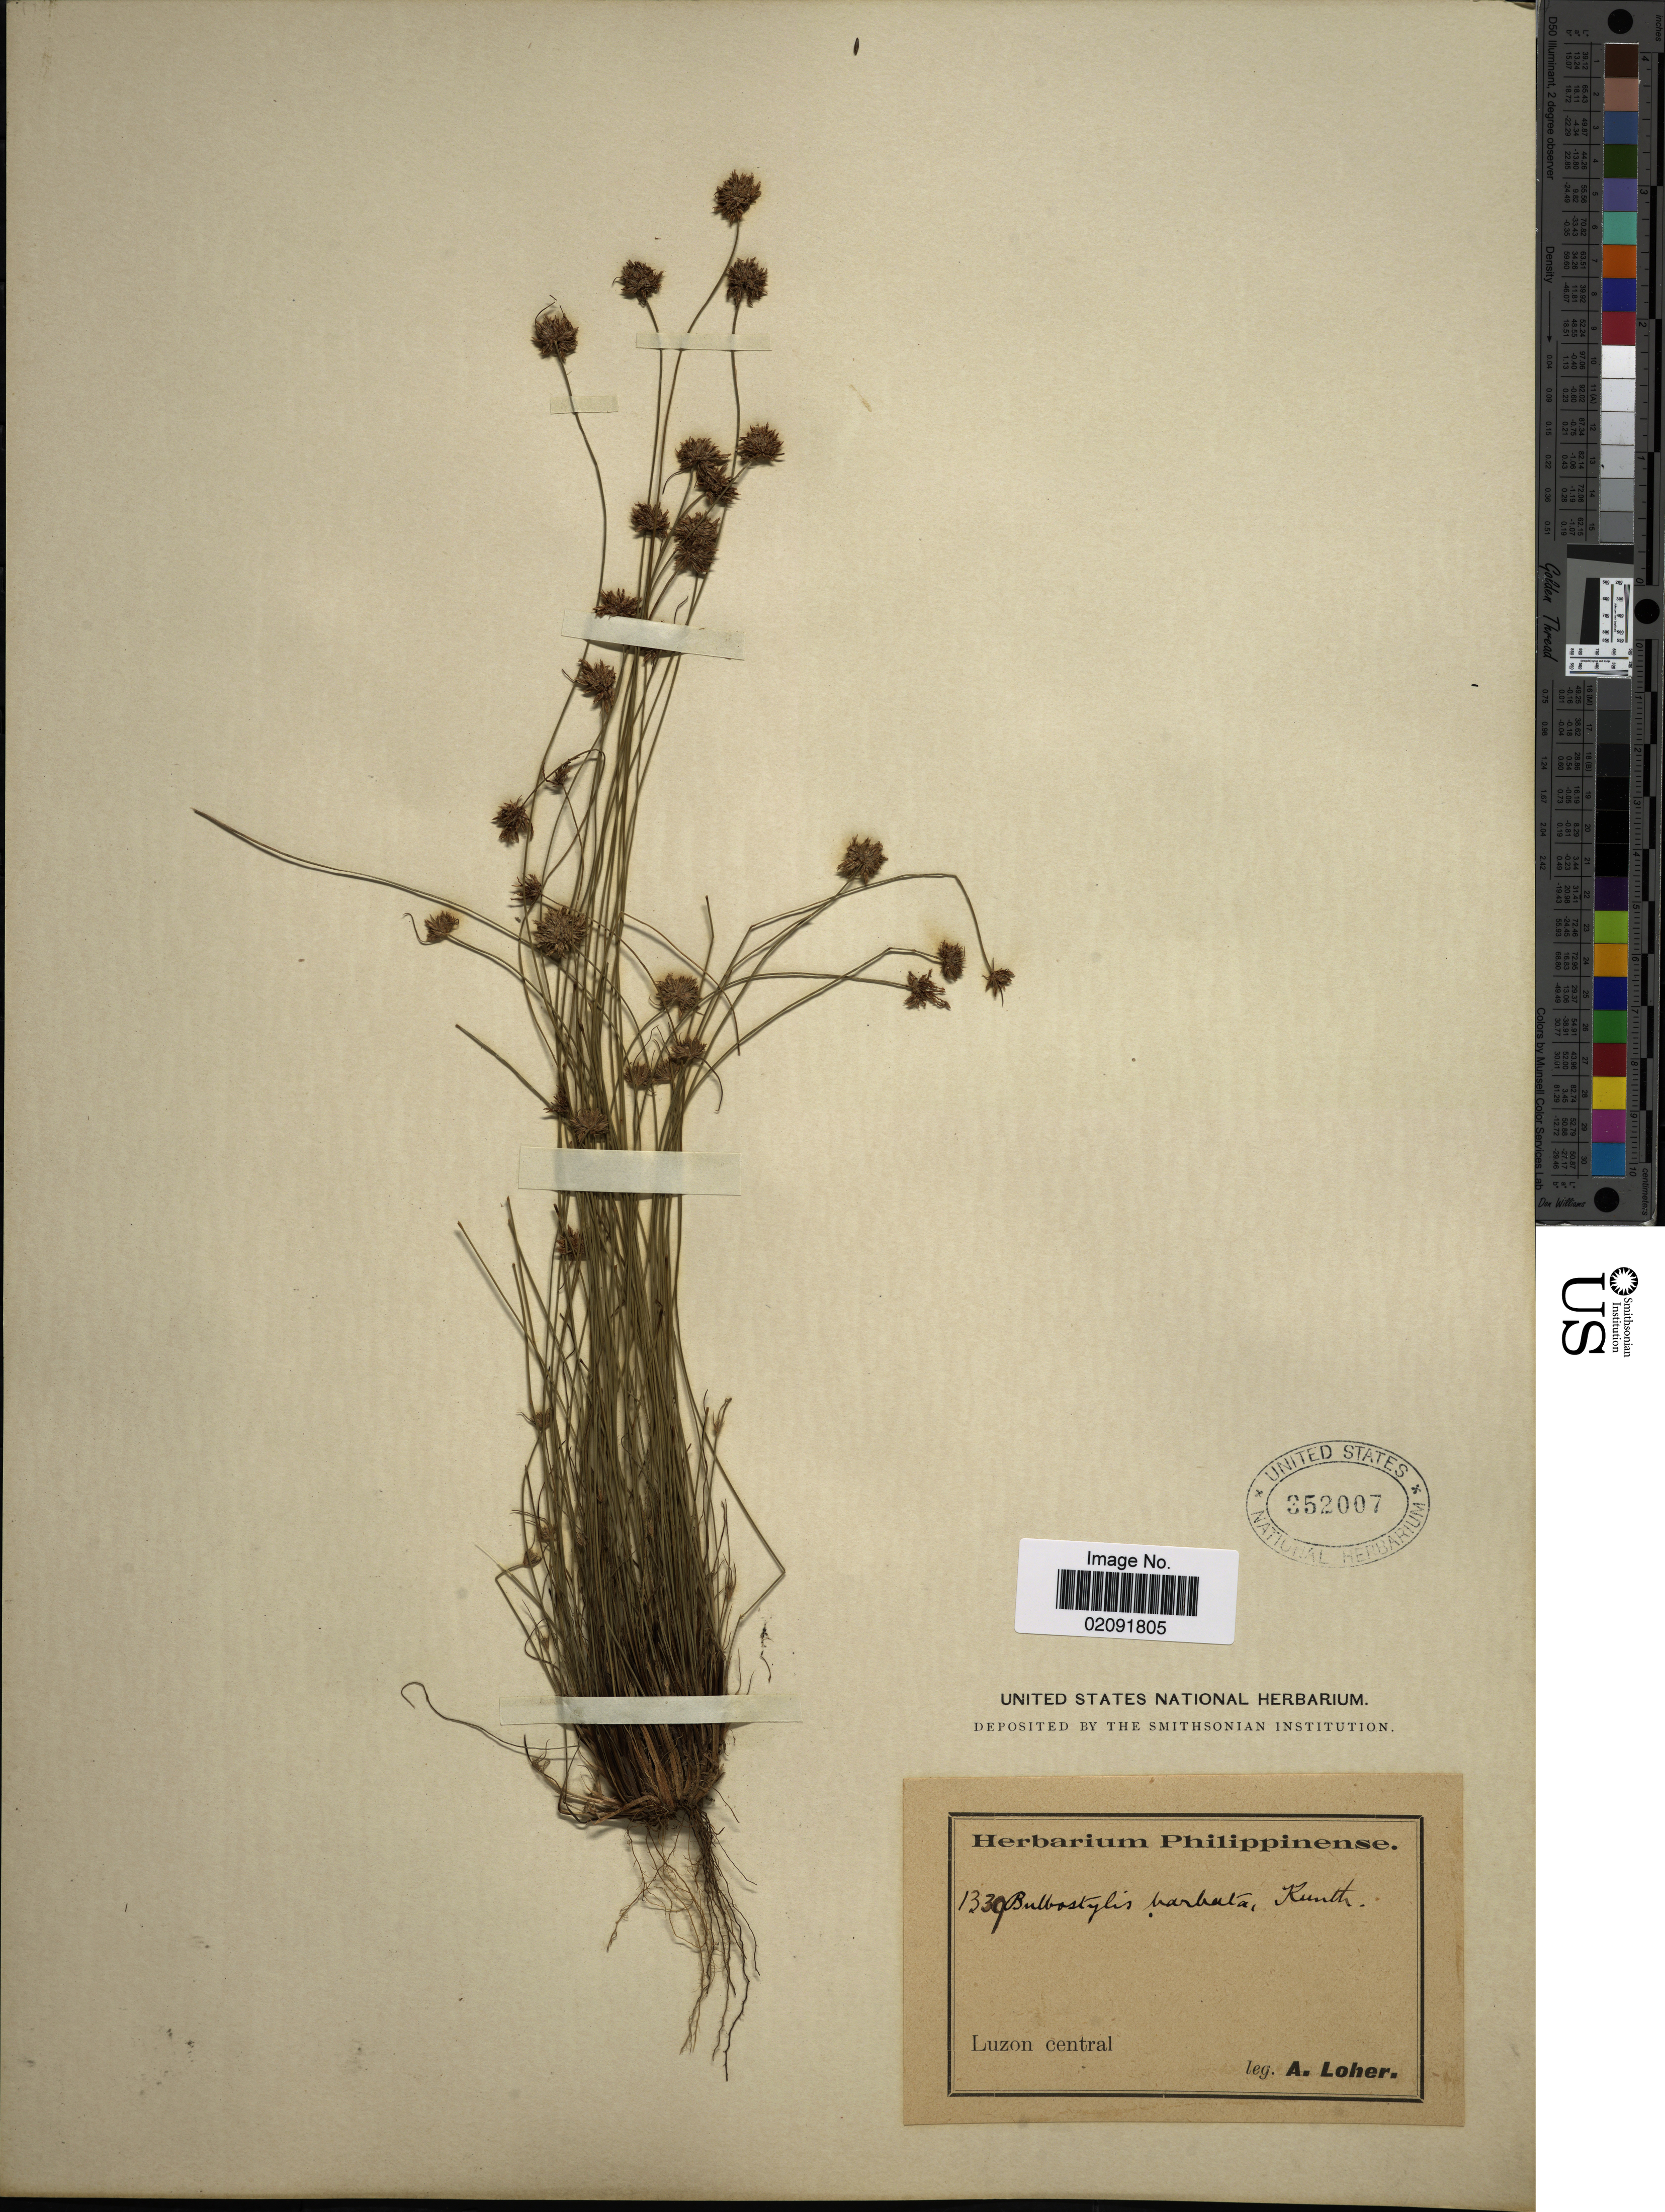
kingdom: Plantae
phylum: Tracheophyta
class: Liliopsida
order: Poales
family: Cyperaceae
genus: Bulbostylis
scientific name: Bulbostylis barbata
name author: (Rottb.) C.B. Clarke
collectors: A. Loher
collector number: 1339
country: Philippines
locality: Luzon central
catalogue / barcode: US 352007